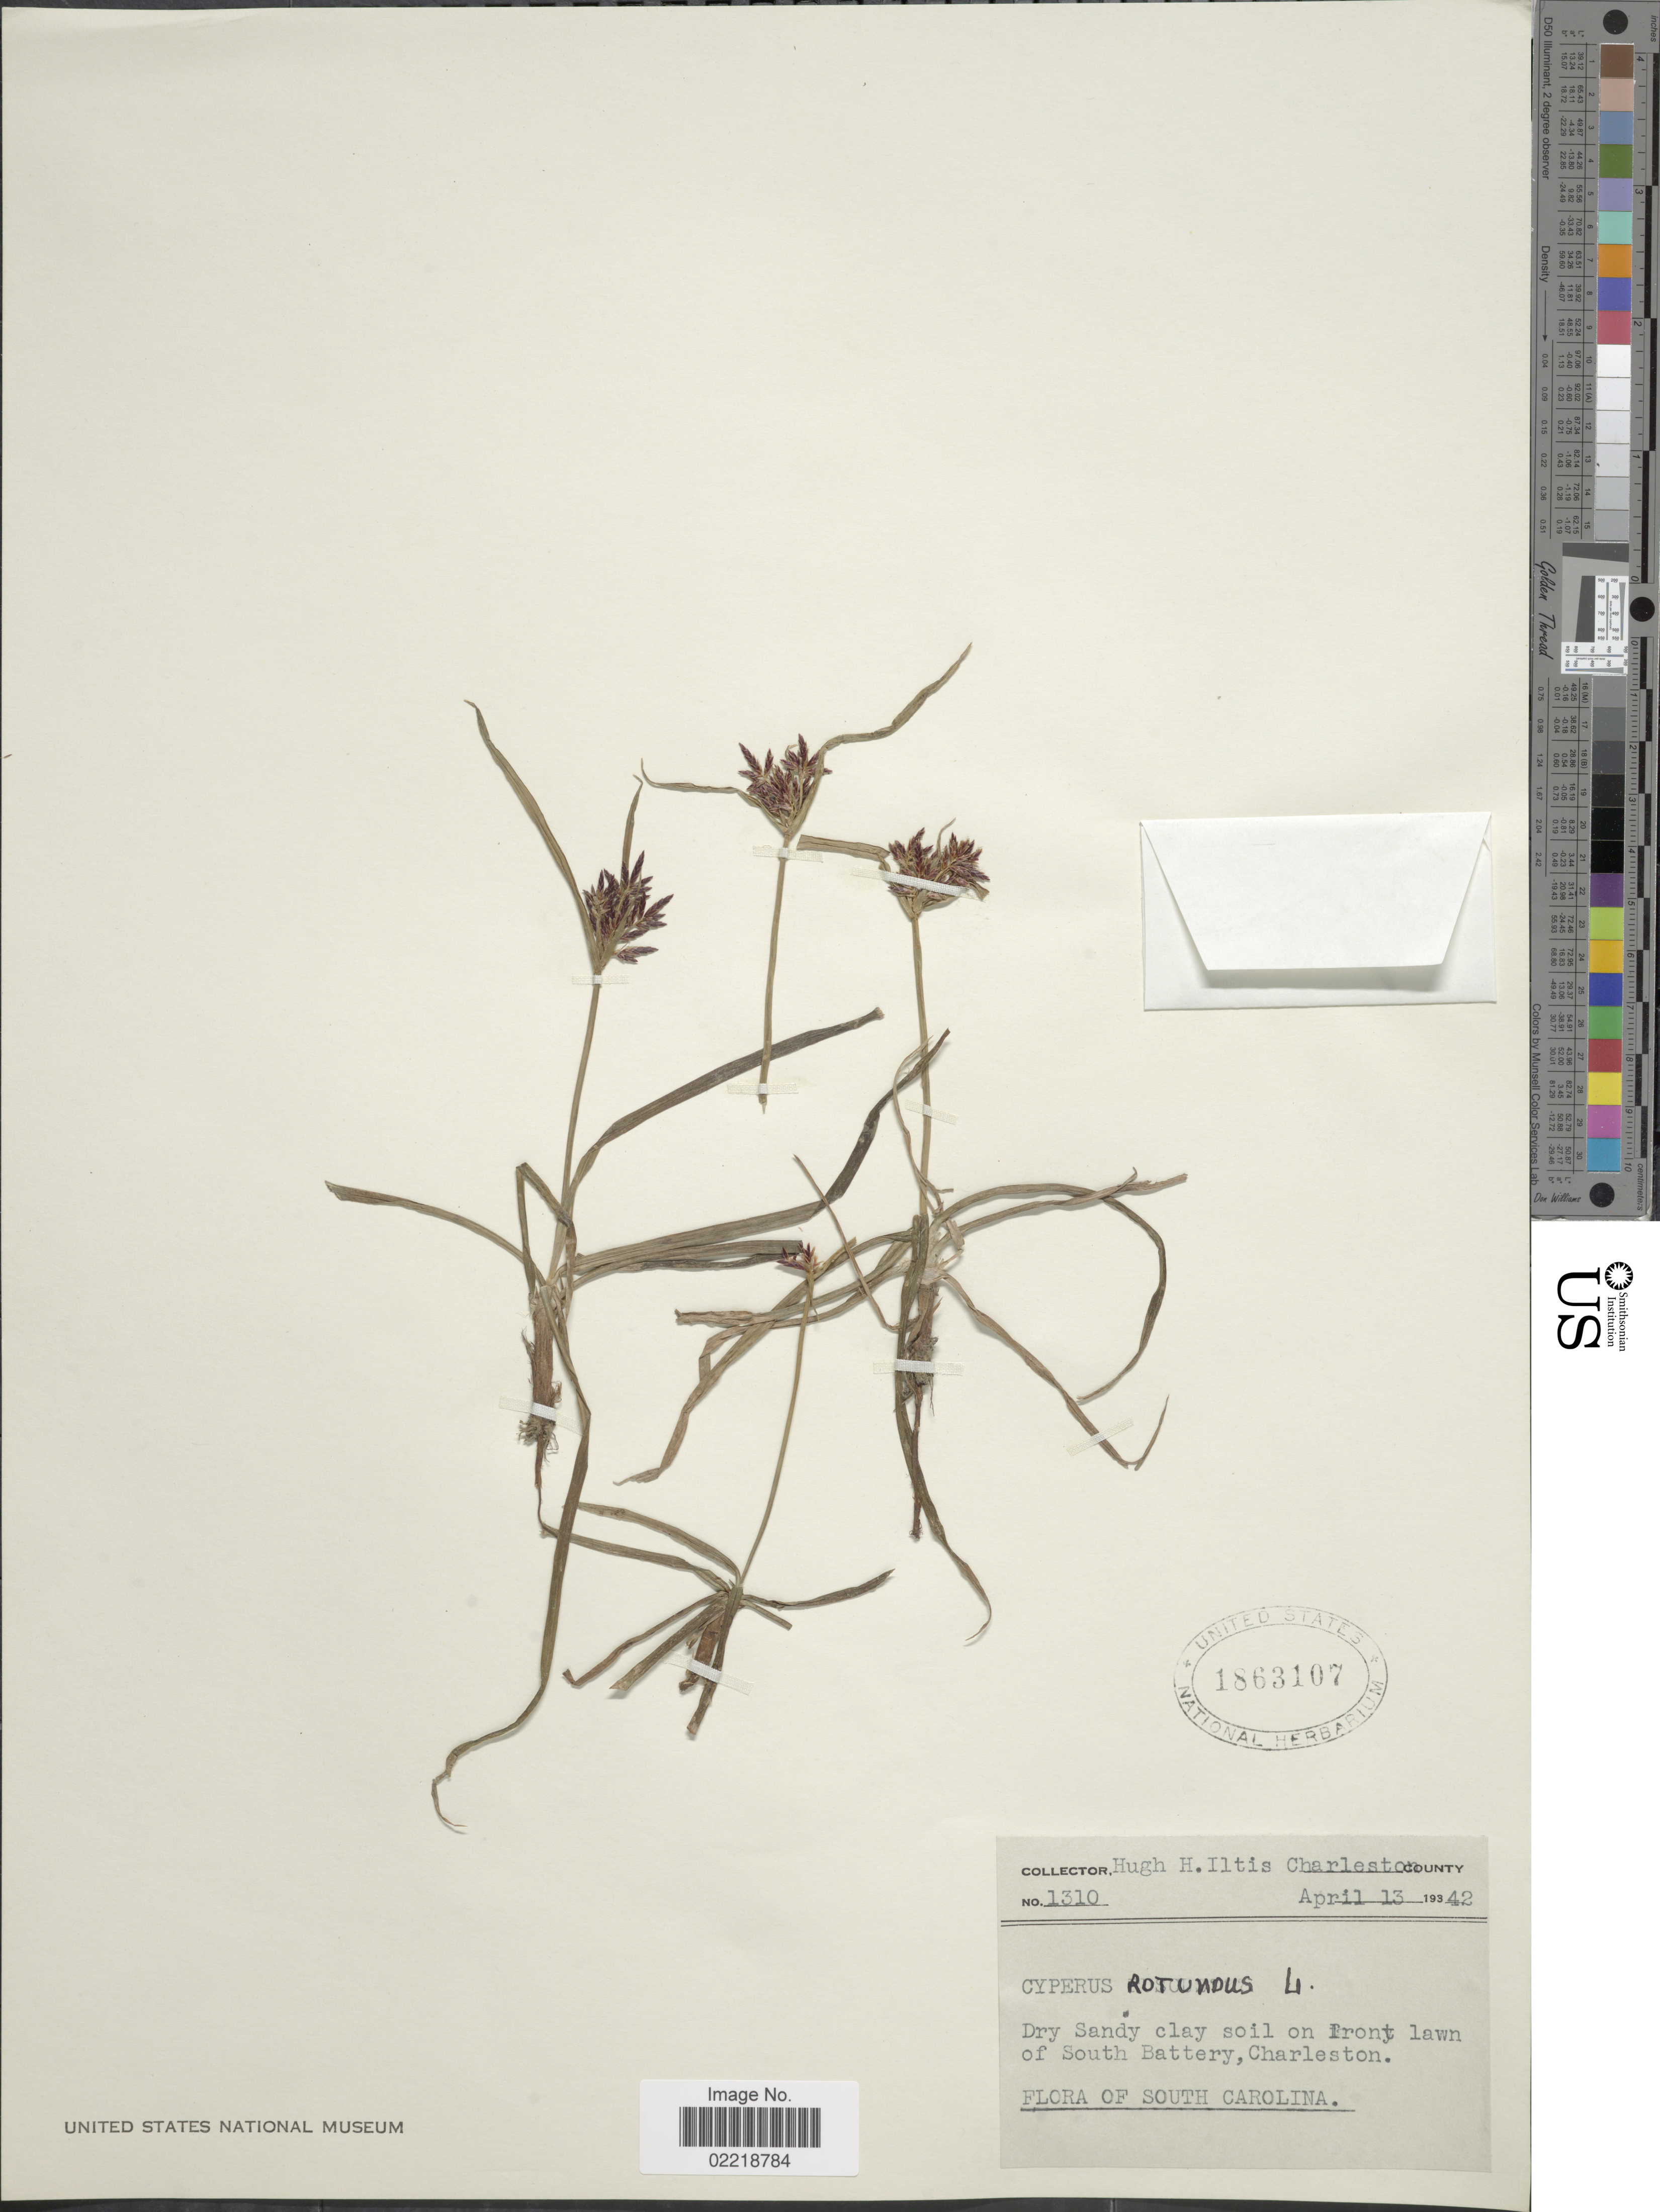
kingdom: Plantae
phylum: Tracheophyta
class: Liliopsida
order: Poales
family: Cyperaceae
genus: Cyperus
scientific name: Cyperus rotundus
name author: L.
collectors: H. H. Iltis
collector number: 1310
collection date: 1942-04-13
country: United States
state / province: South Carolina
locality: Charleston County. Front lawn of South Battery, Charleston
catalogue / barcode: US 1863107